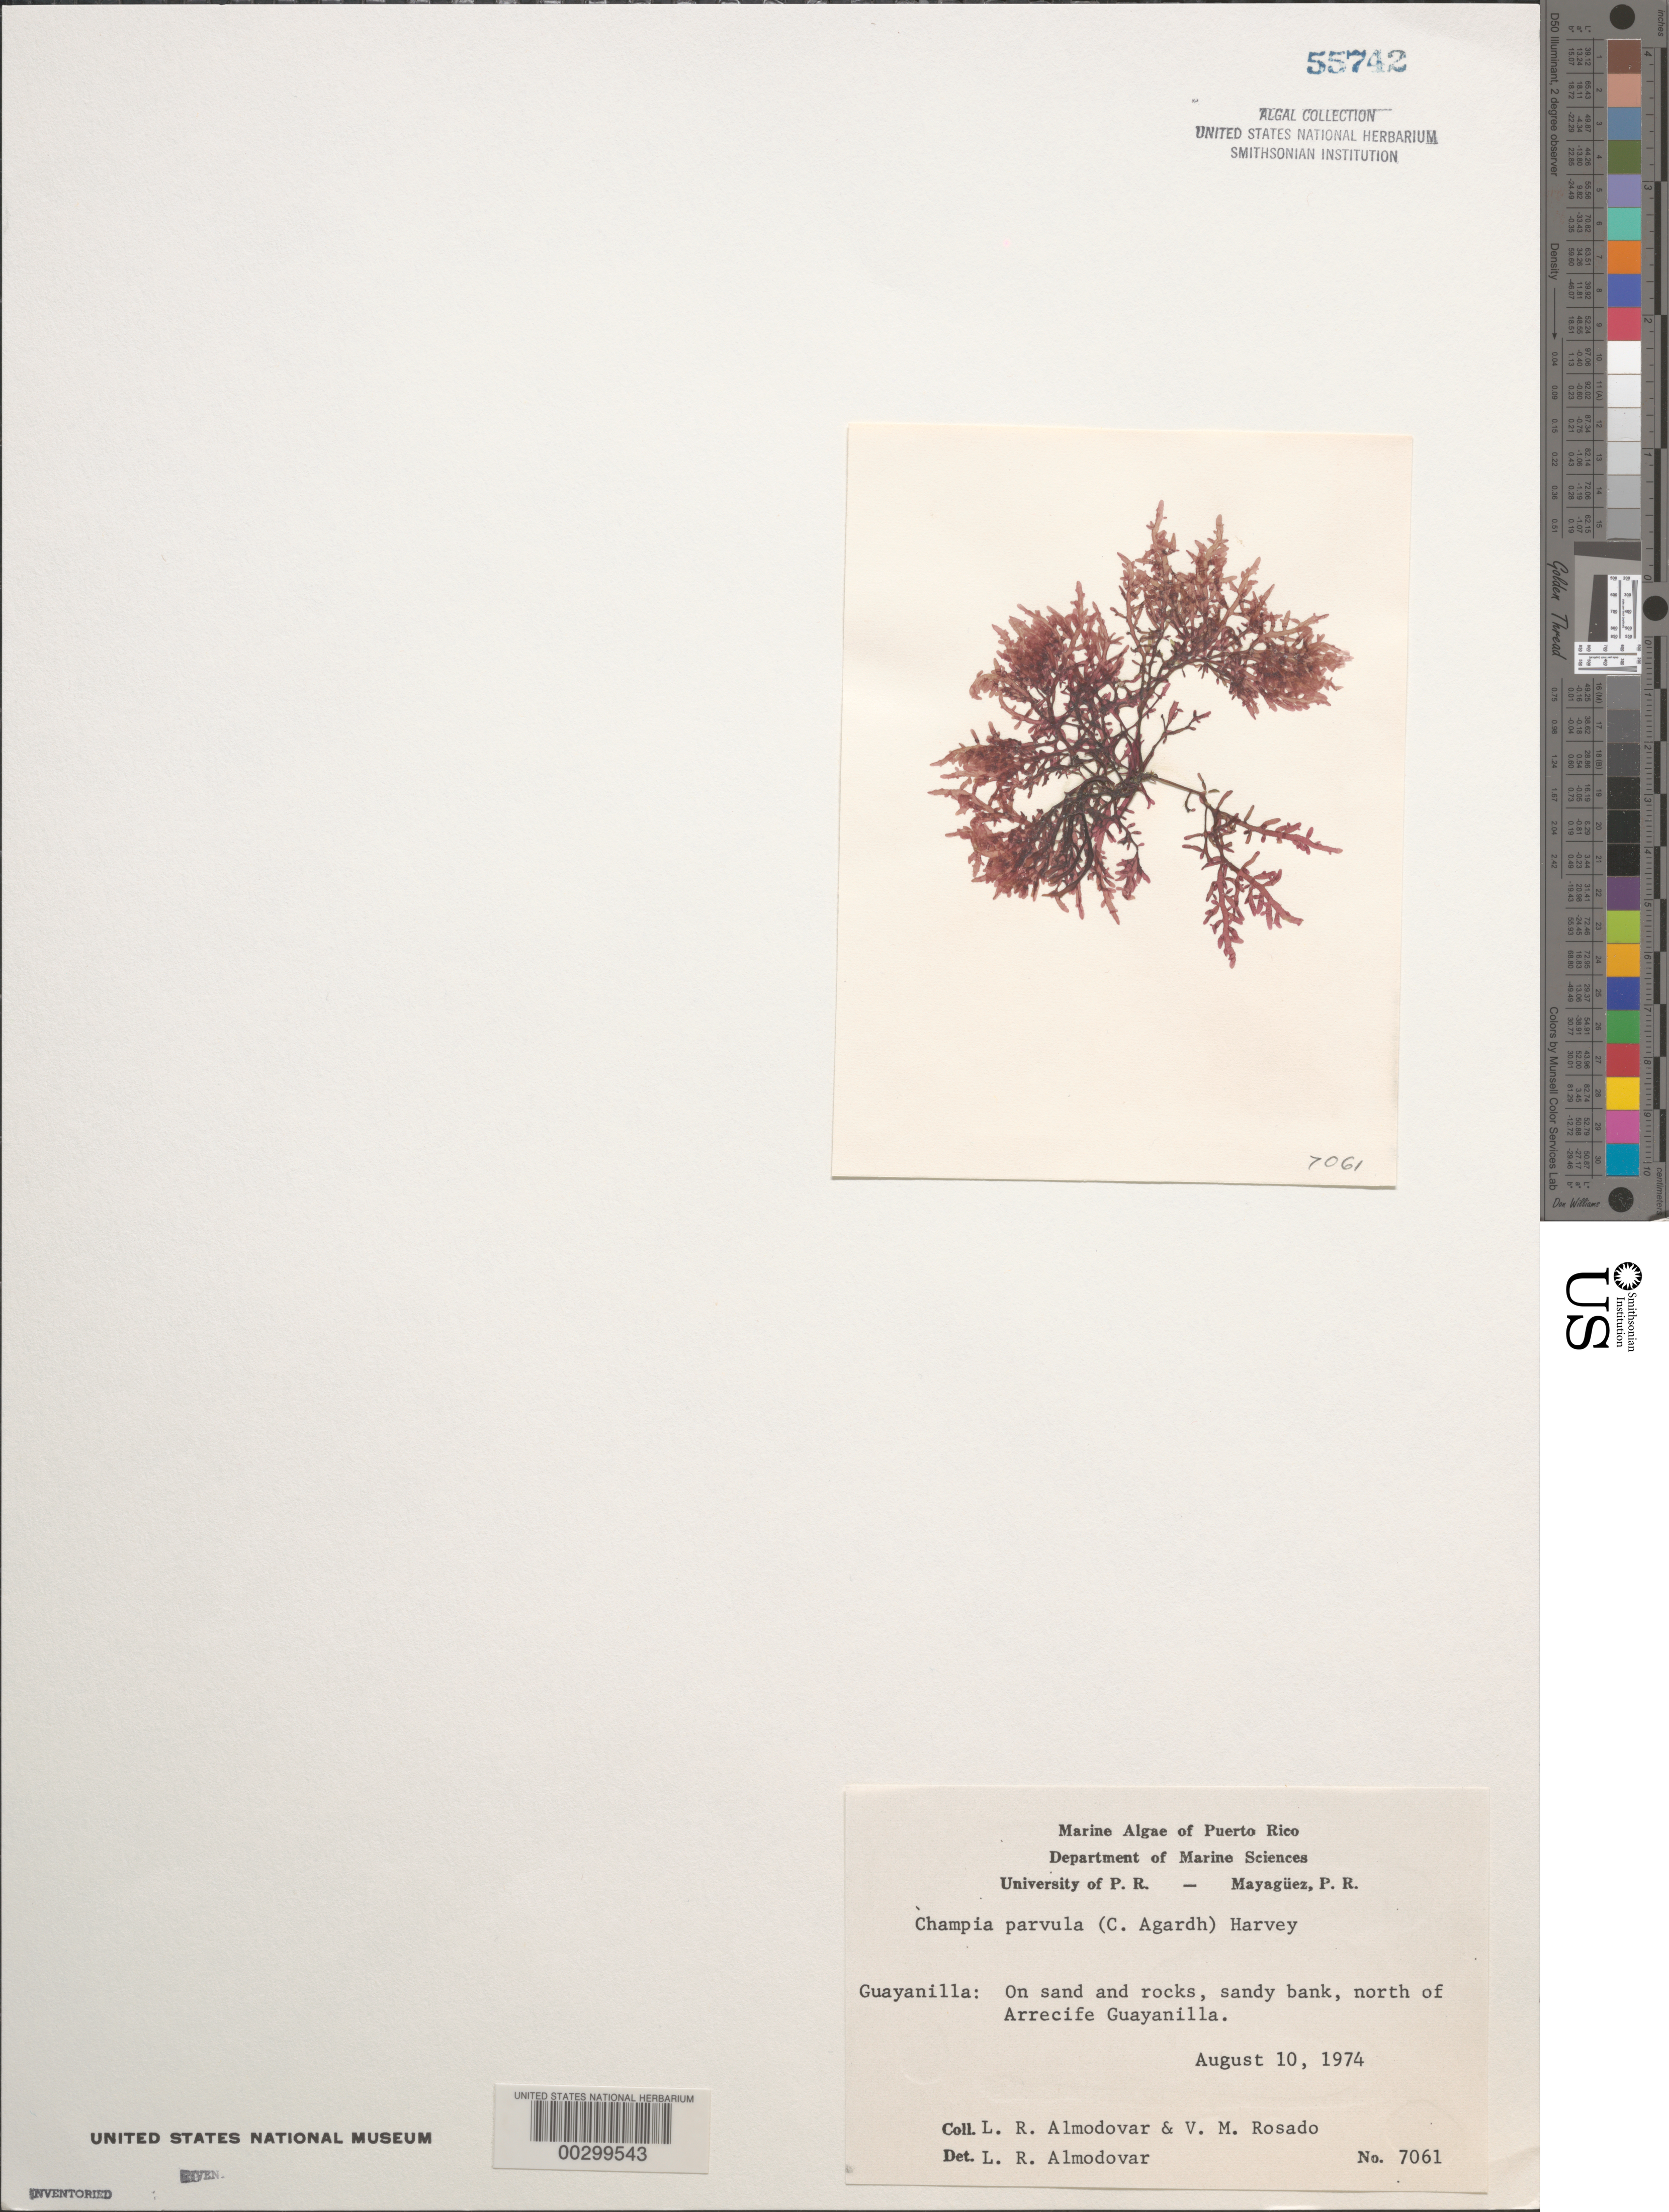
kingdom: Plantae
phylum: Rhodophyta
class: Florideophyceae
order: Rhodymeniales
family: Champiaceae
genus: Champia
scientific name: Champia parvula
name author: (C. Agardh) Harv.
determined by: Almodovar, L. R.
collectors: L. Almodovar & V. Rosado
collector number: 7061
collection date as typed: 10 Aug 1974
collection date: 1974-08-10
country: Puerto Rico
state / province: Guayanilla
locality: North of arrecife guayanilla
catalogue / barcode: US 55742